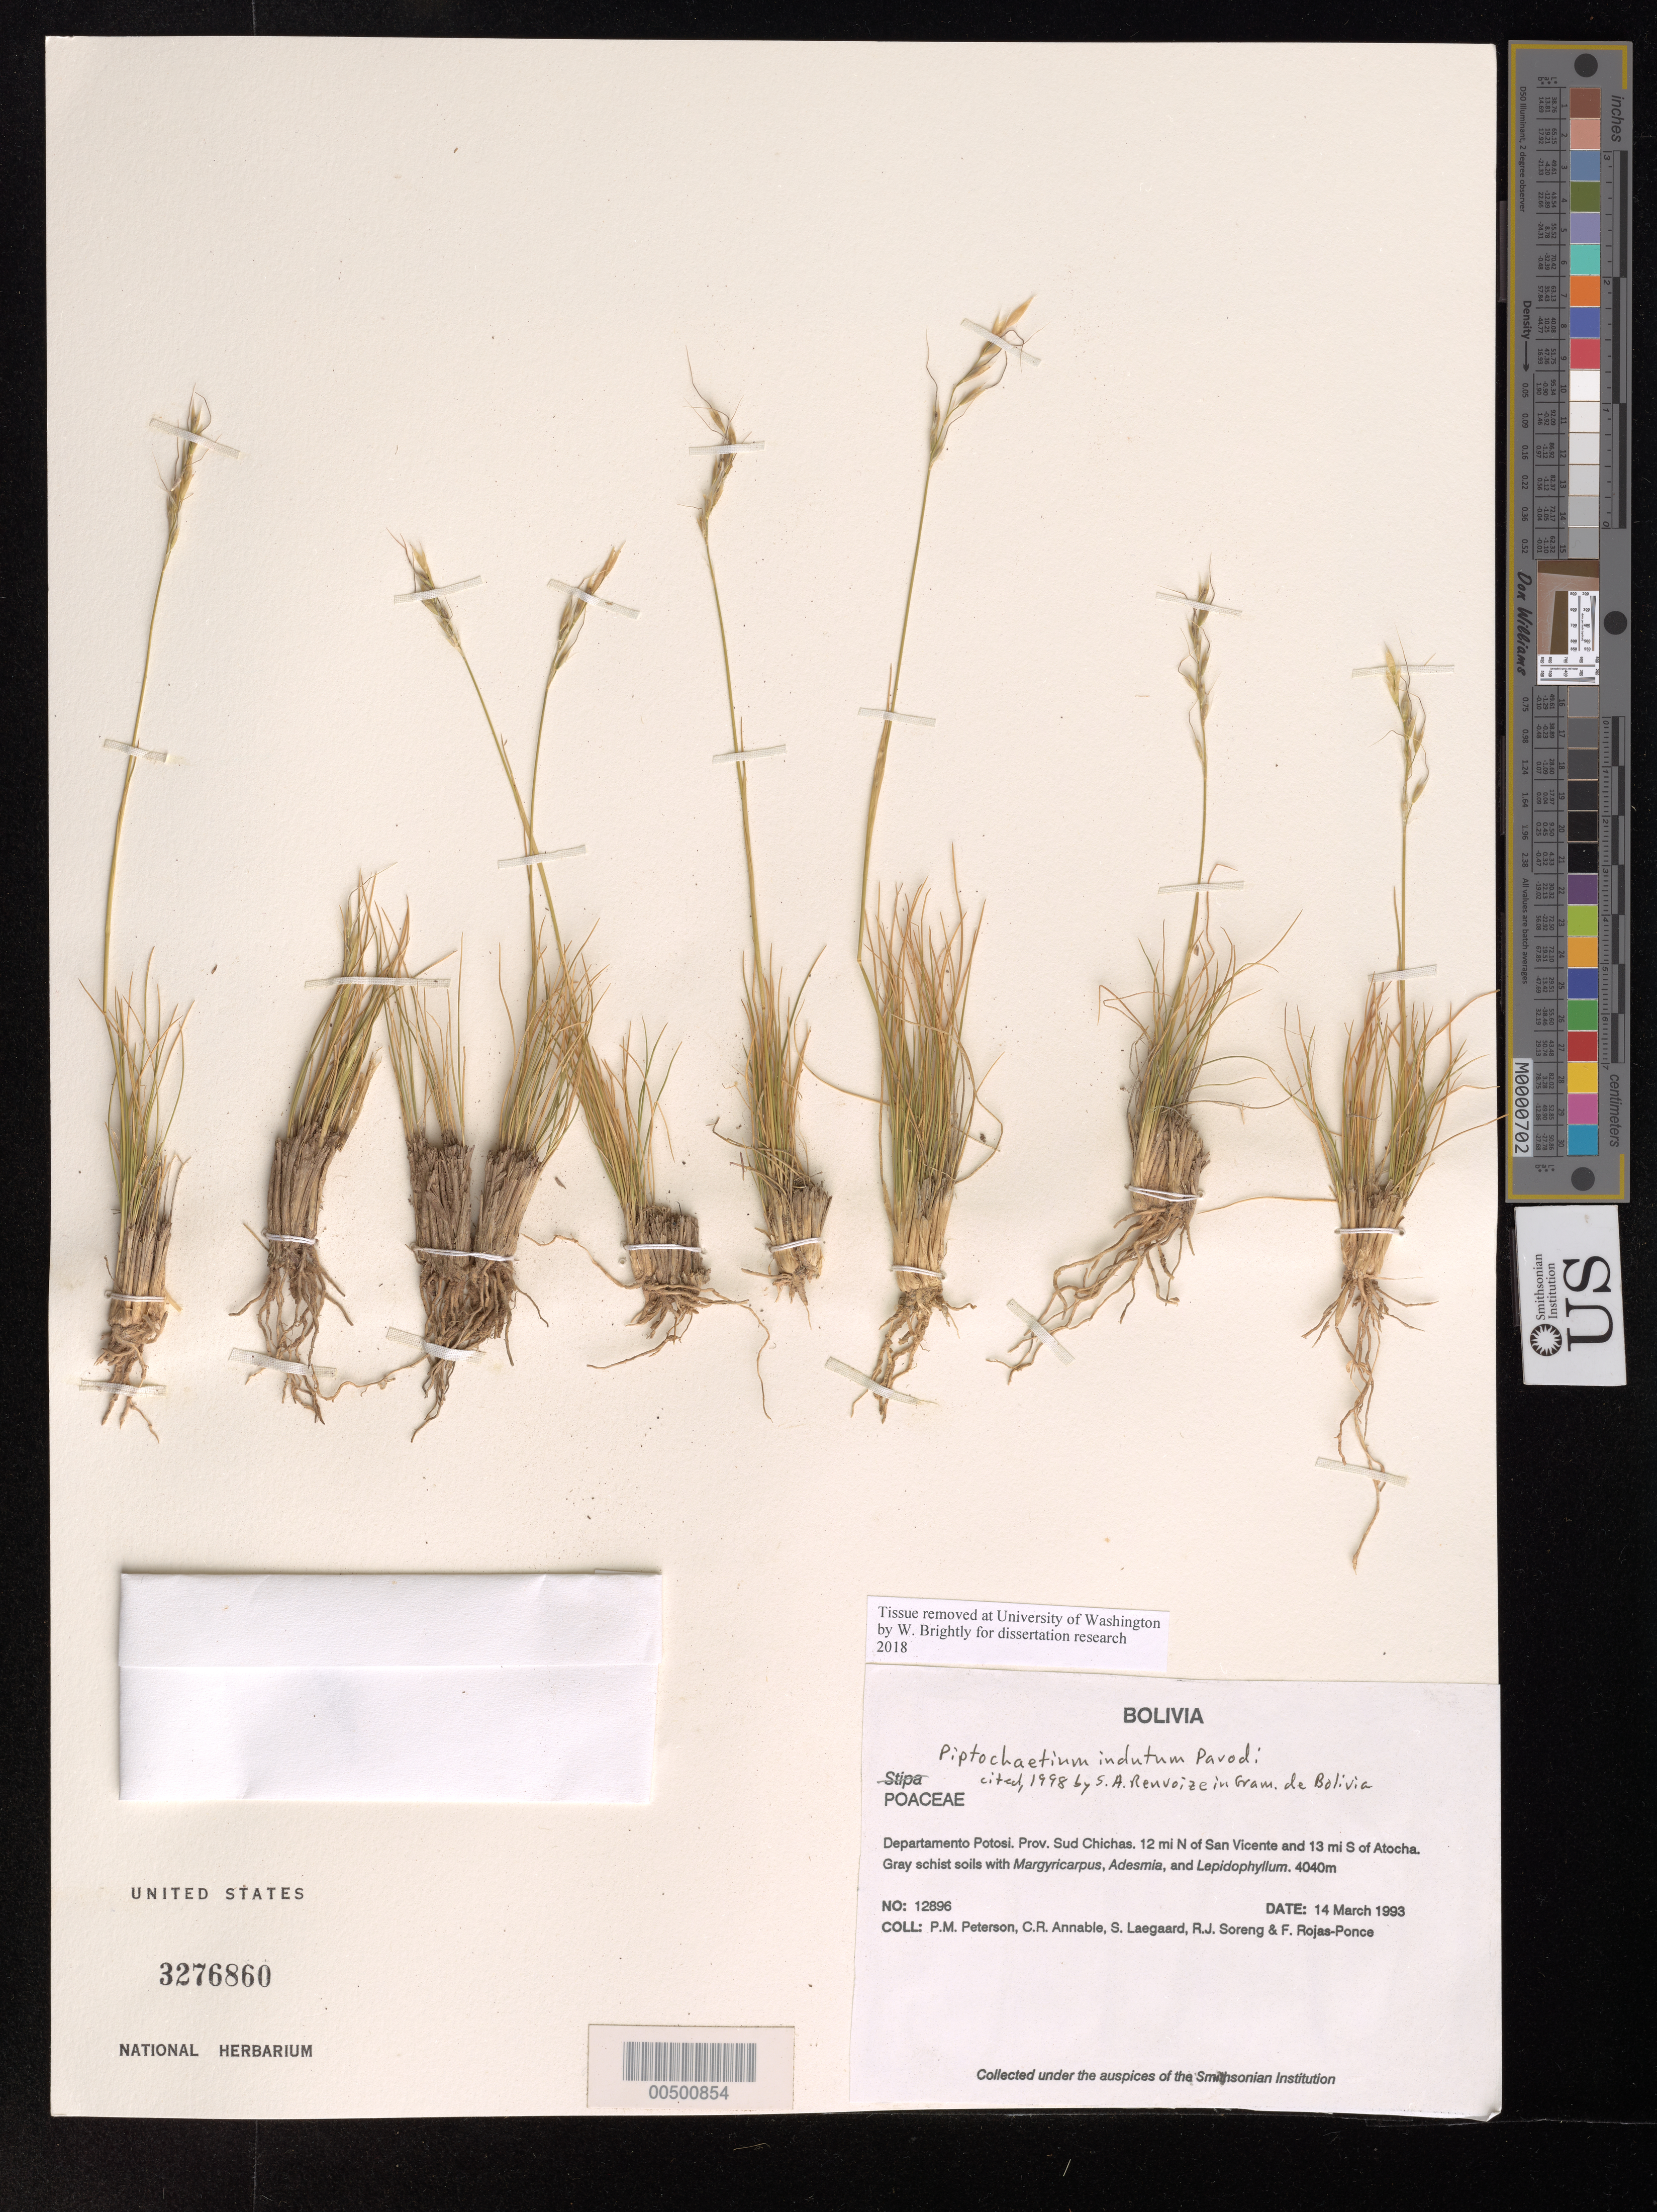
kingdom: Plantae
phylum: Tracheophyta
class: Liliopsida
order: Poales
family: Poaceae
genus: Piptochaetium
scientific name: Piptochaetium indutum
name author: Parodi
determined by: Renvoize, S. A.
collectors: P. M. Peterson, C. R. Annable, S. Lægaard, R. J. Soreng & F. Rojas-Ponce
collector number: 12896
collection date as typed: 14 Mar 1993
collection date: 1993-03-14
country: Bolivia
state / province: Potosí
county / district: Sud Chichas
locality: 12 mi N of San Vicente and 13 mi S of Atocha.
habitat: Gray schist soils with Margyricarpus, Adesmia, and Lepidophyllum.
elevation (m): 4040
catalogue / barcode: US 3276860